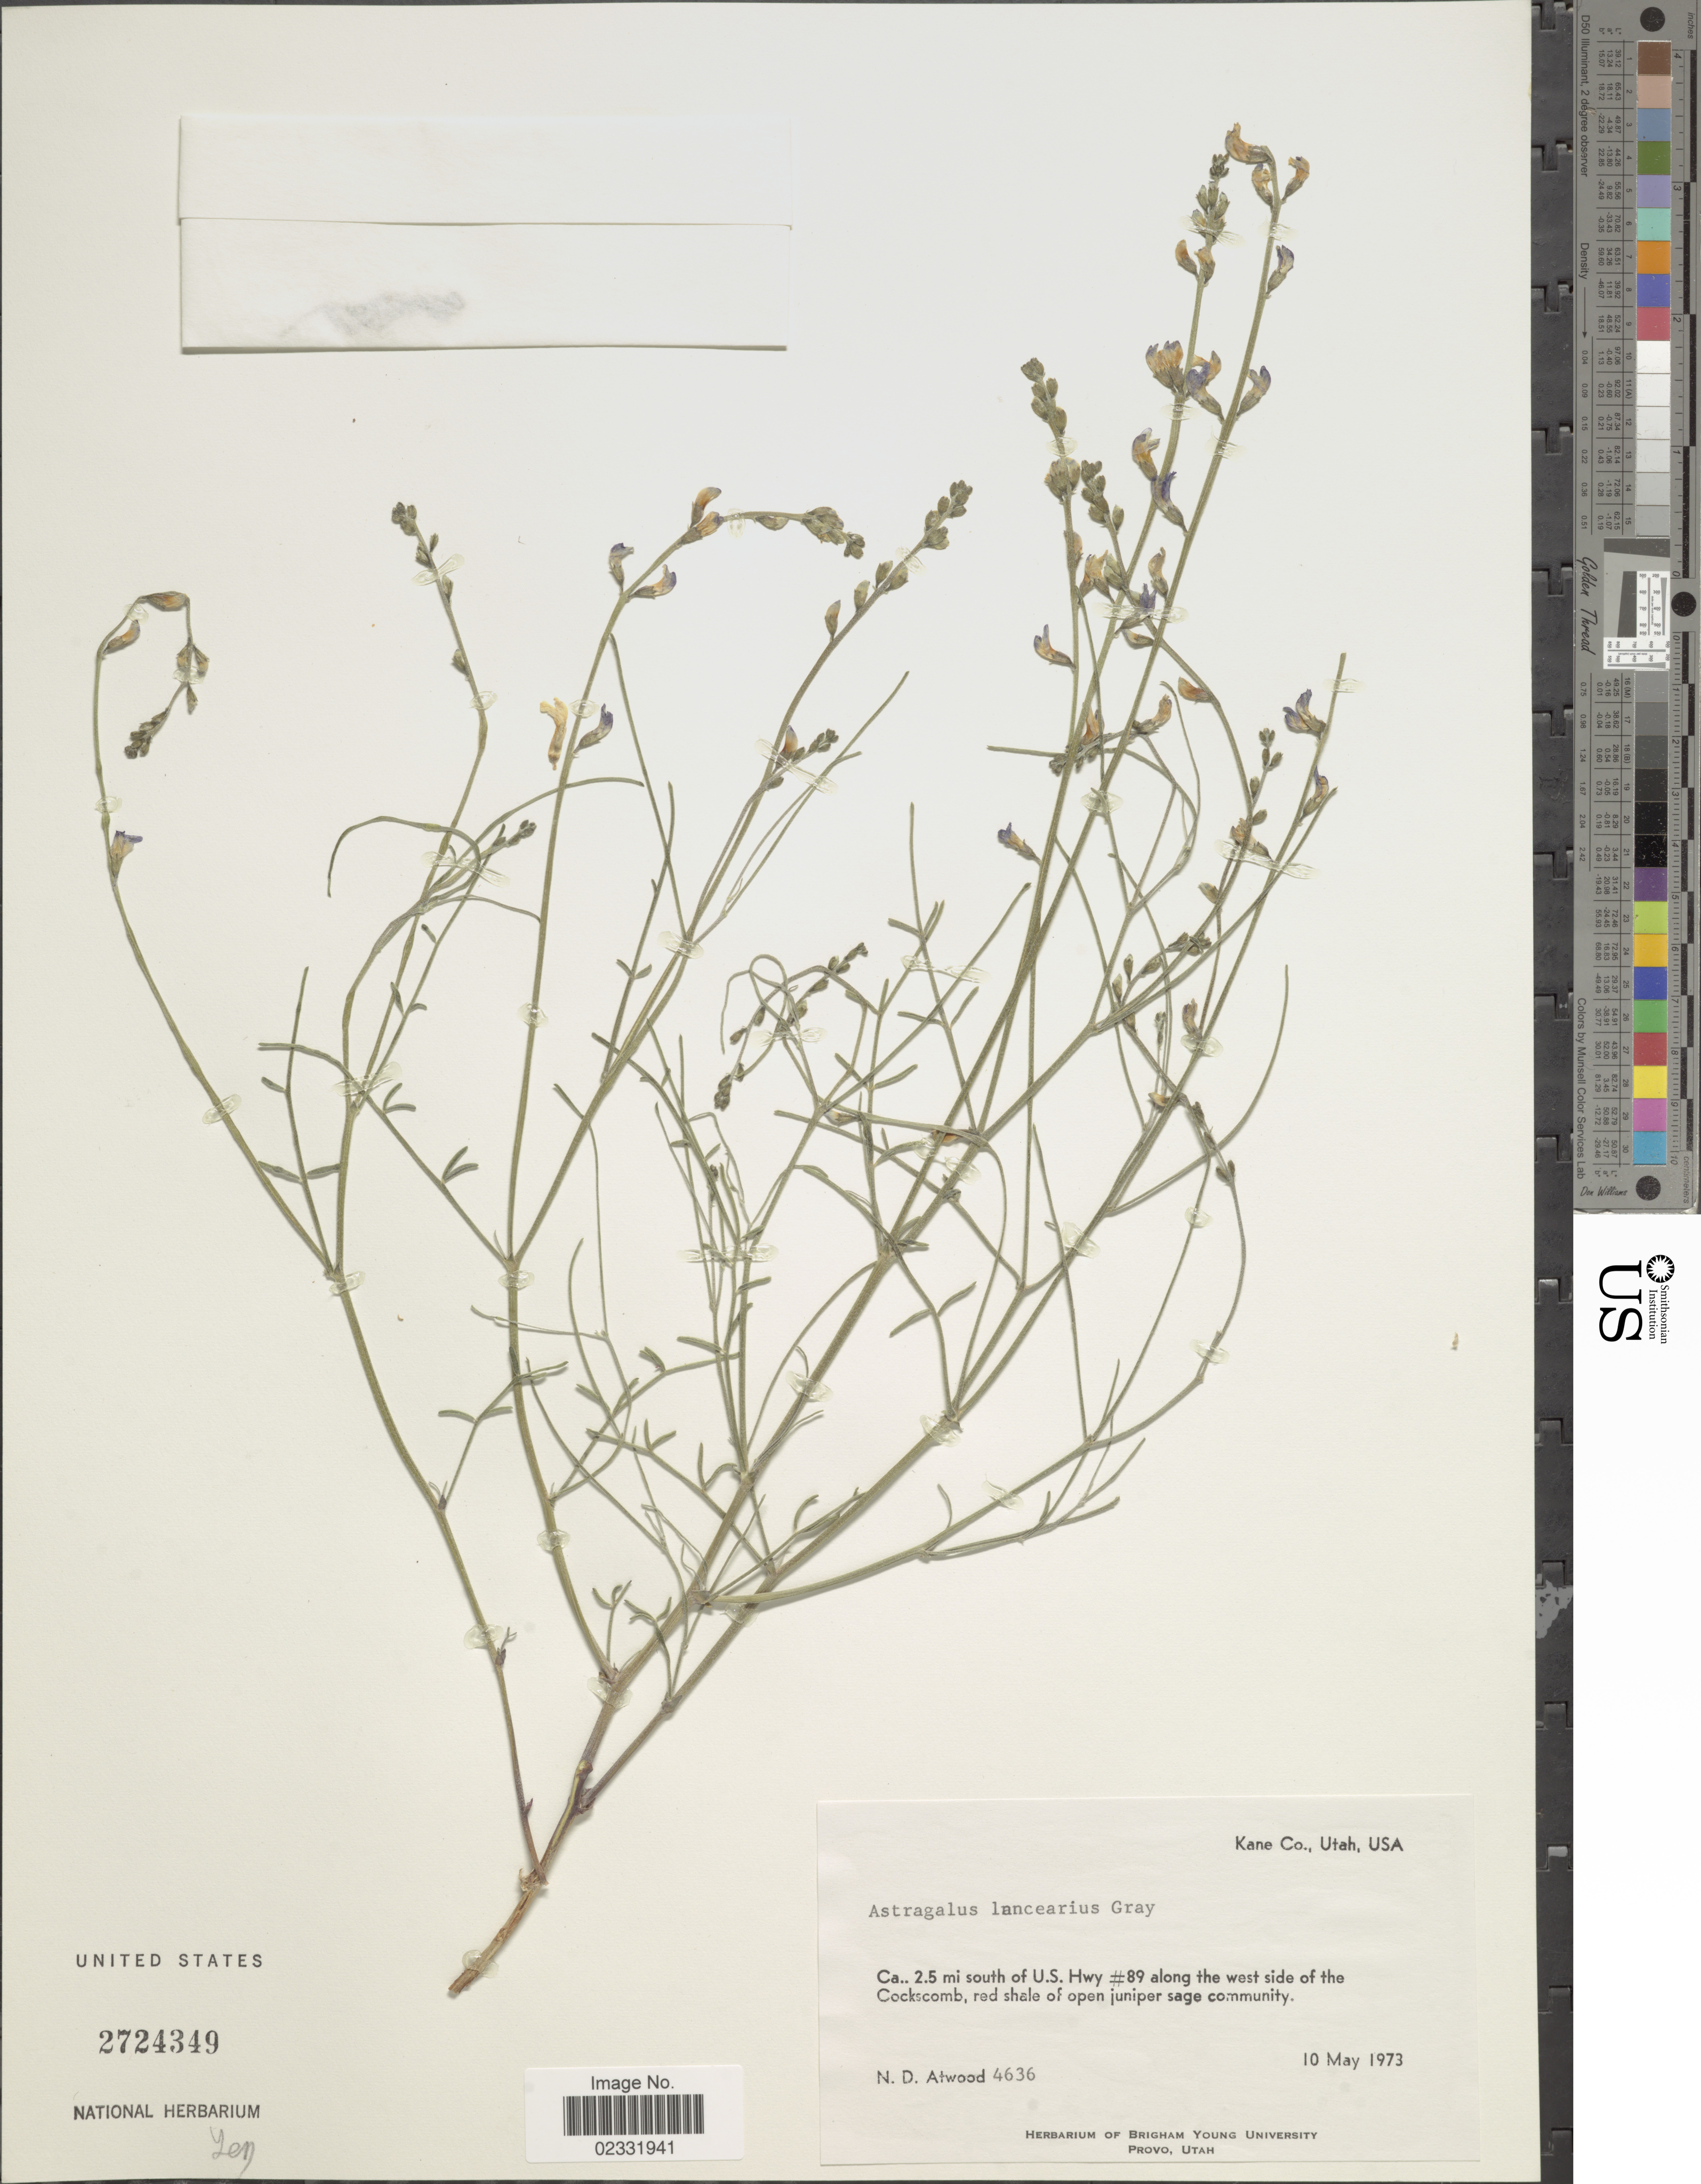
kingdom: Plantae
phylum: Tracheophyta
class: Magnoliopsida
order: Fabales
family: Fabaceae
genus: Astragalus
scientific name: Astragalus lancearius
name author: A. Gray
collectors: N. Atwood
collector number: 4636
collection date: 1973-05-10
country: United States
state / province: Utah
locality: Kane Co. Ca. 2.5 mi south of U.S. Hwy #89 along the west side of the Cockscomb, red shale of open juniper sage community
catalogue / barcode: US 2724349